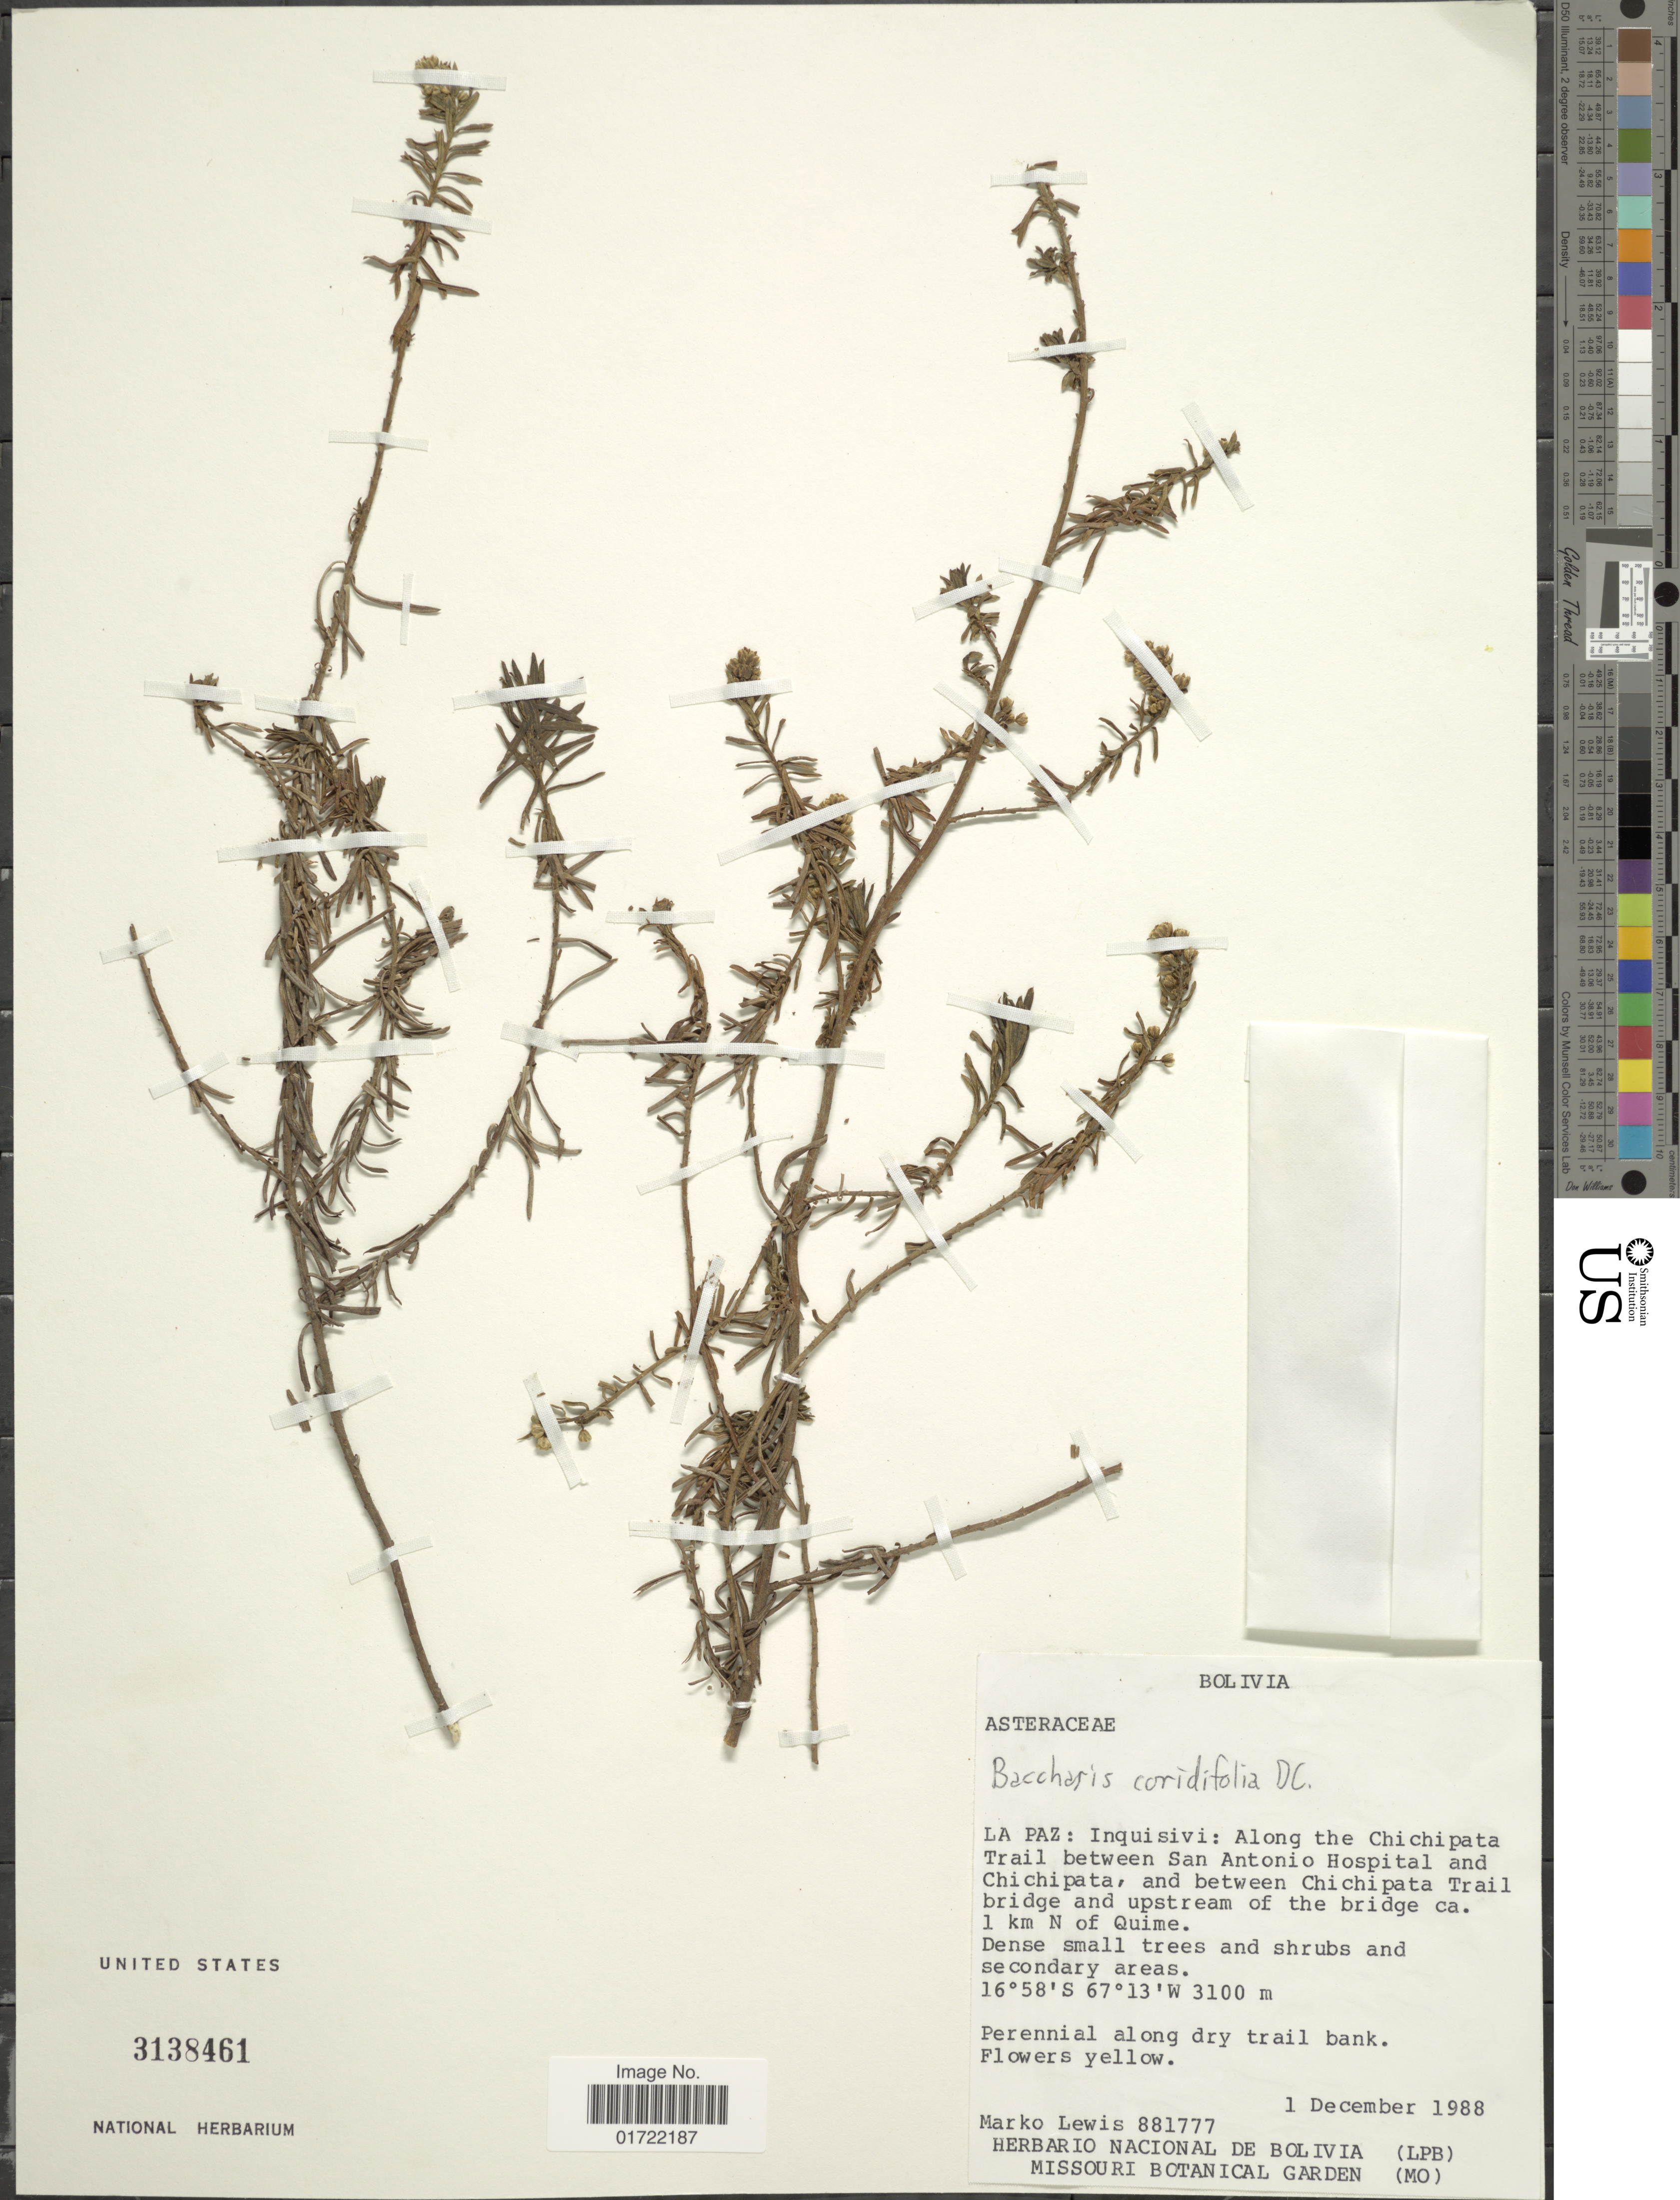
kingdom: Plantae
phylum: Tracheophyta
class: Magnoliopsida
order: Asterales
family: Asteraceae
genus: Baccharis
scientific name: Baccharis coridifolia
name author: DC.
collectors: M. A. Lewis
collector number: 881777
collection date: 1988-12-01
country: Bolivia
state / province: La Paz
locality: Inquisivi: Along the Chichipata Trail between San Antonio Hospital and Chichipata, and between Chichipata Trail bridge and upstream of the Bridge ca. 1 km N of Quime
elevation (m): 945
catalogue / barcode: US 3138461